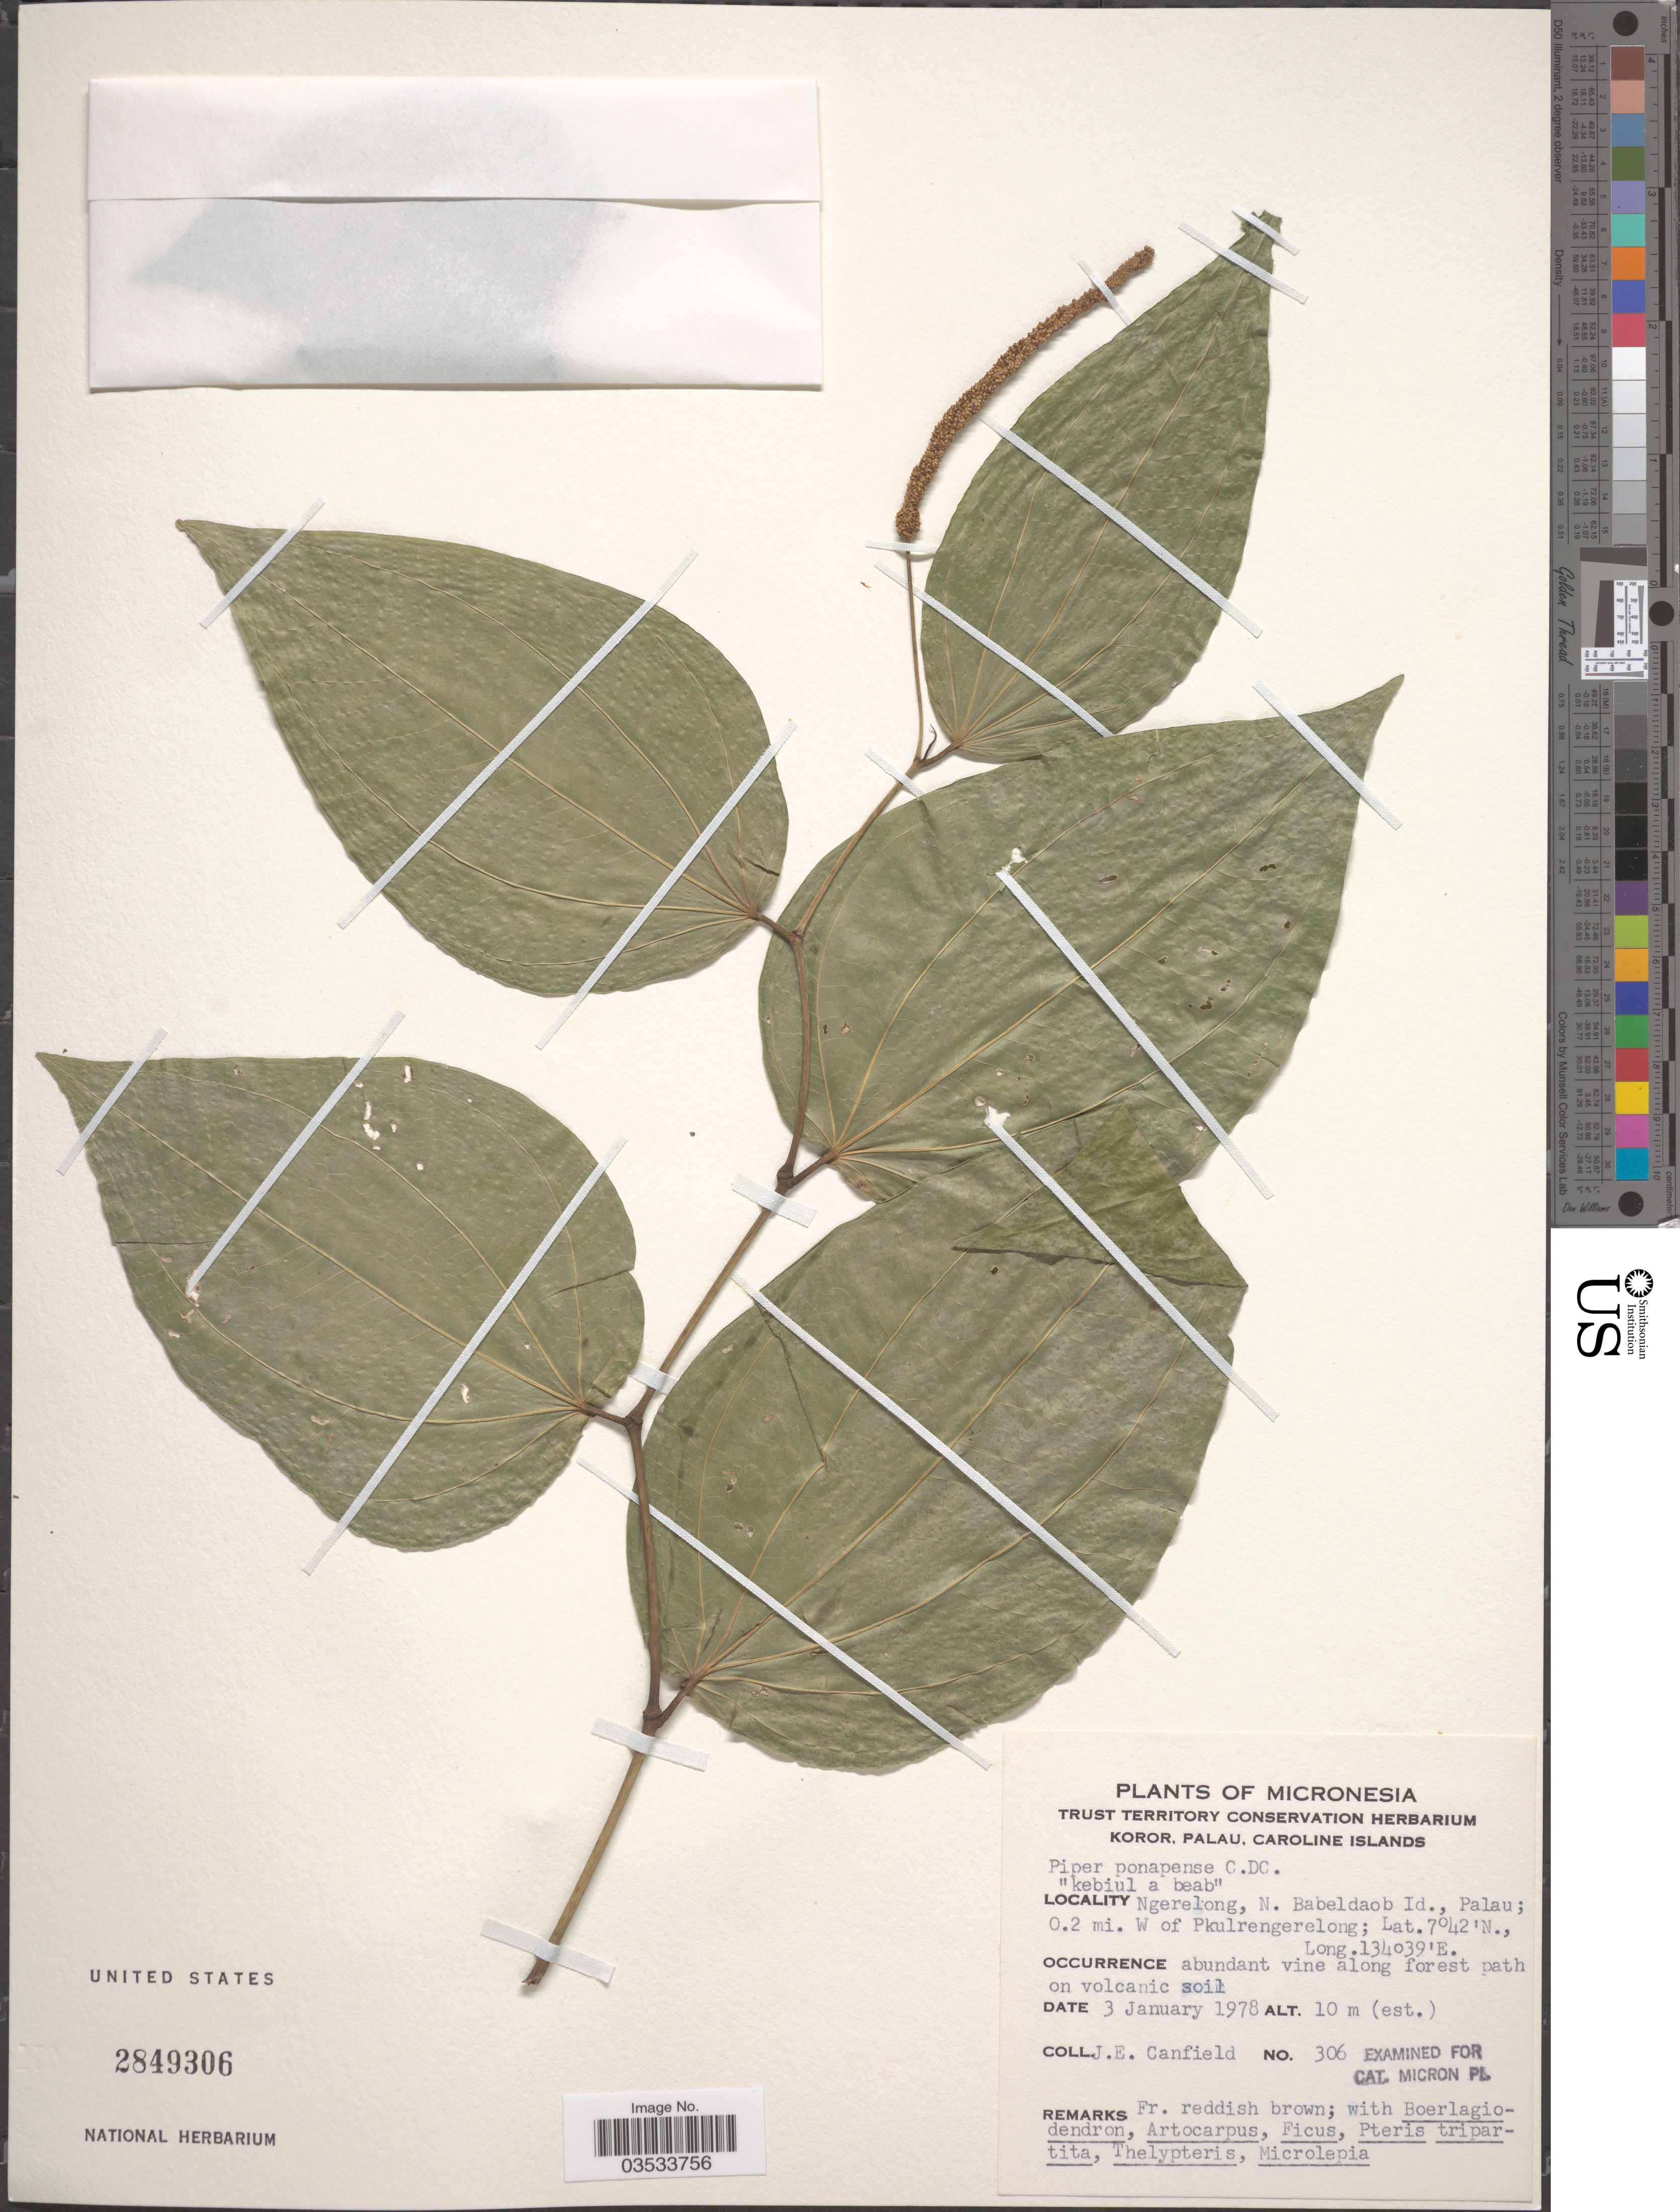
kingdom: Plantae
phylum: Tracheophyta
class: Magnoliopsida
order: Piperales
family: Piperaceae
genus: Piper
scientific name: Piper ponapense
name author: C. DC.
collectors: J. E. Canfield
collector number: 306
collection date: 1978-01-03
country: Palau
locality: Micronesia. Koror, Palau, Caroline Islands. Ngerelong, N. Babeldaob Id., Palau; 0.2 mi. W of Pkulrengerelong.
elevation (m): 10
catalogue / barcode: US 2849306